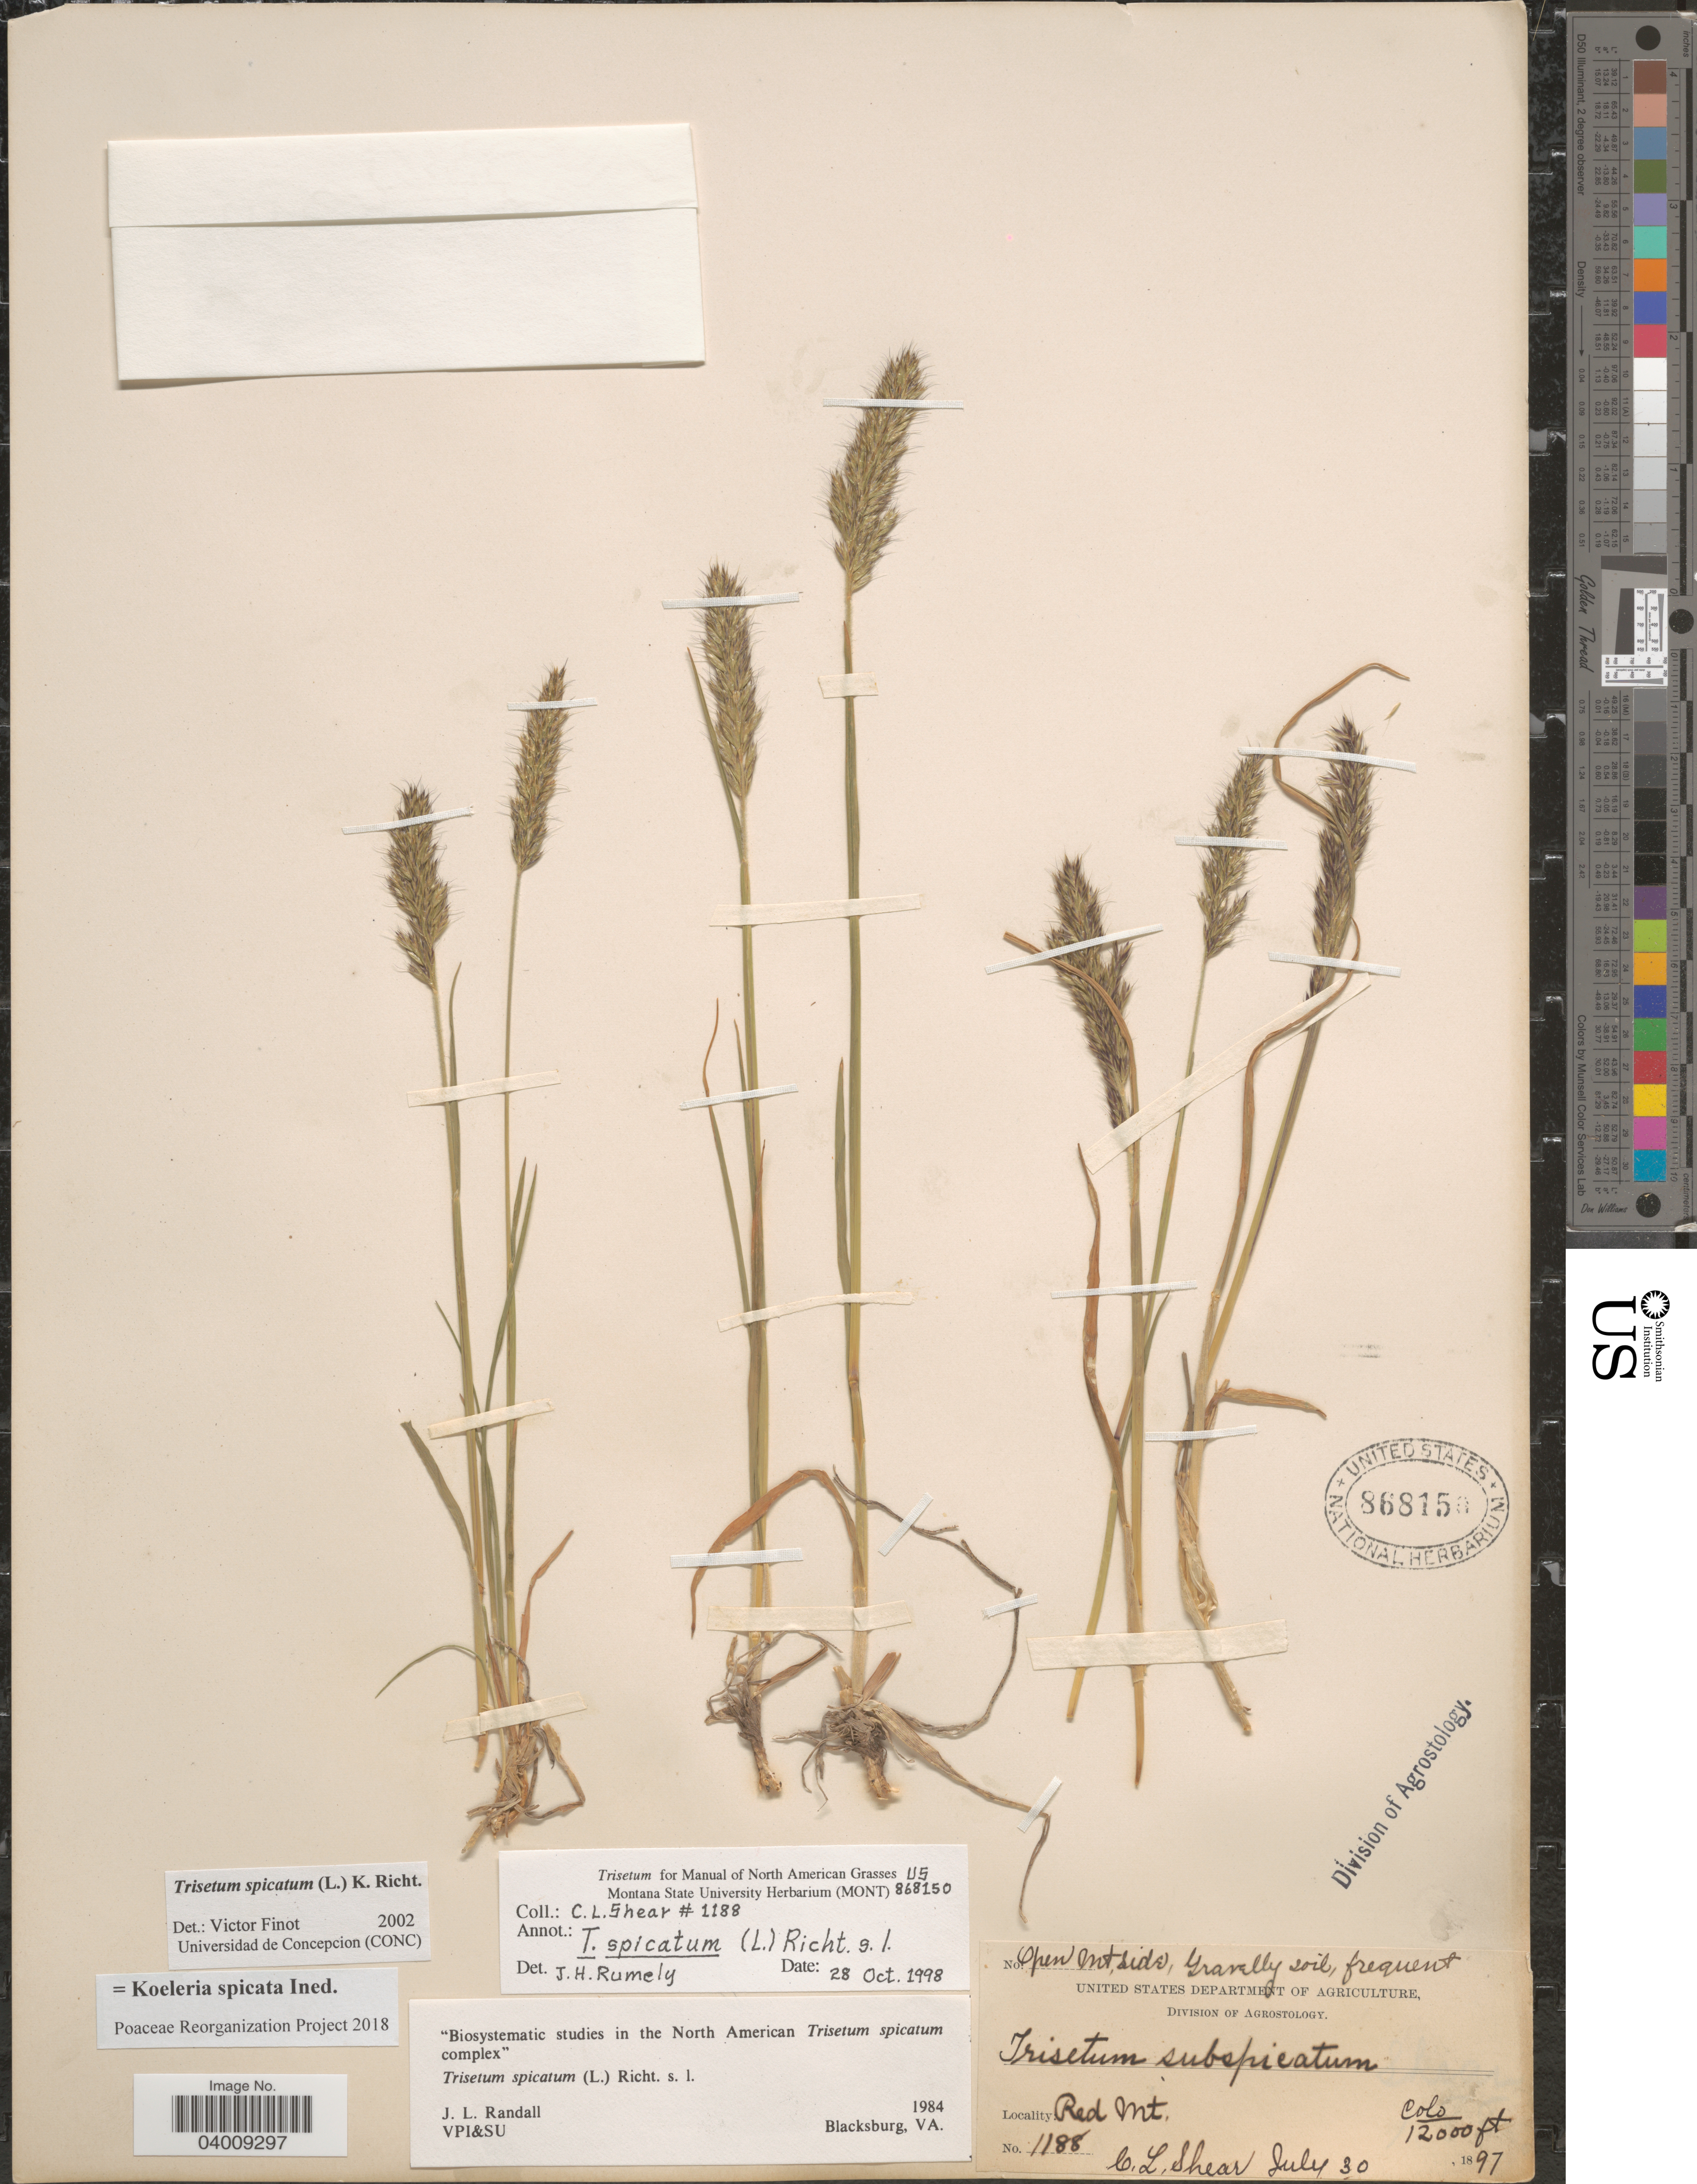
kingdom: Plantae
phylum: Tracheophyta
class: Liliopsida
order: Poales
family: Poaceae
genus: Koeleria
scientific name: Koeleria spicata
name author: (L.) Barberá et al.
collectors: C. L. Shear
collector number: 1188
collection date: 1897-07-30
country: United States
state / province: Colorado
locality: Red Mt.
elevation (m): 3658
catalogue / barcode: US 868150